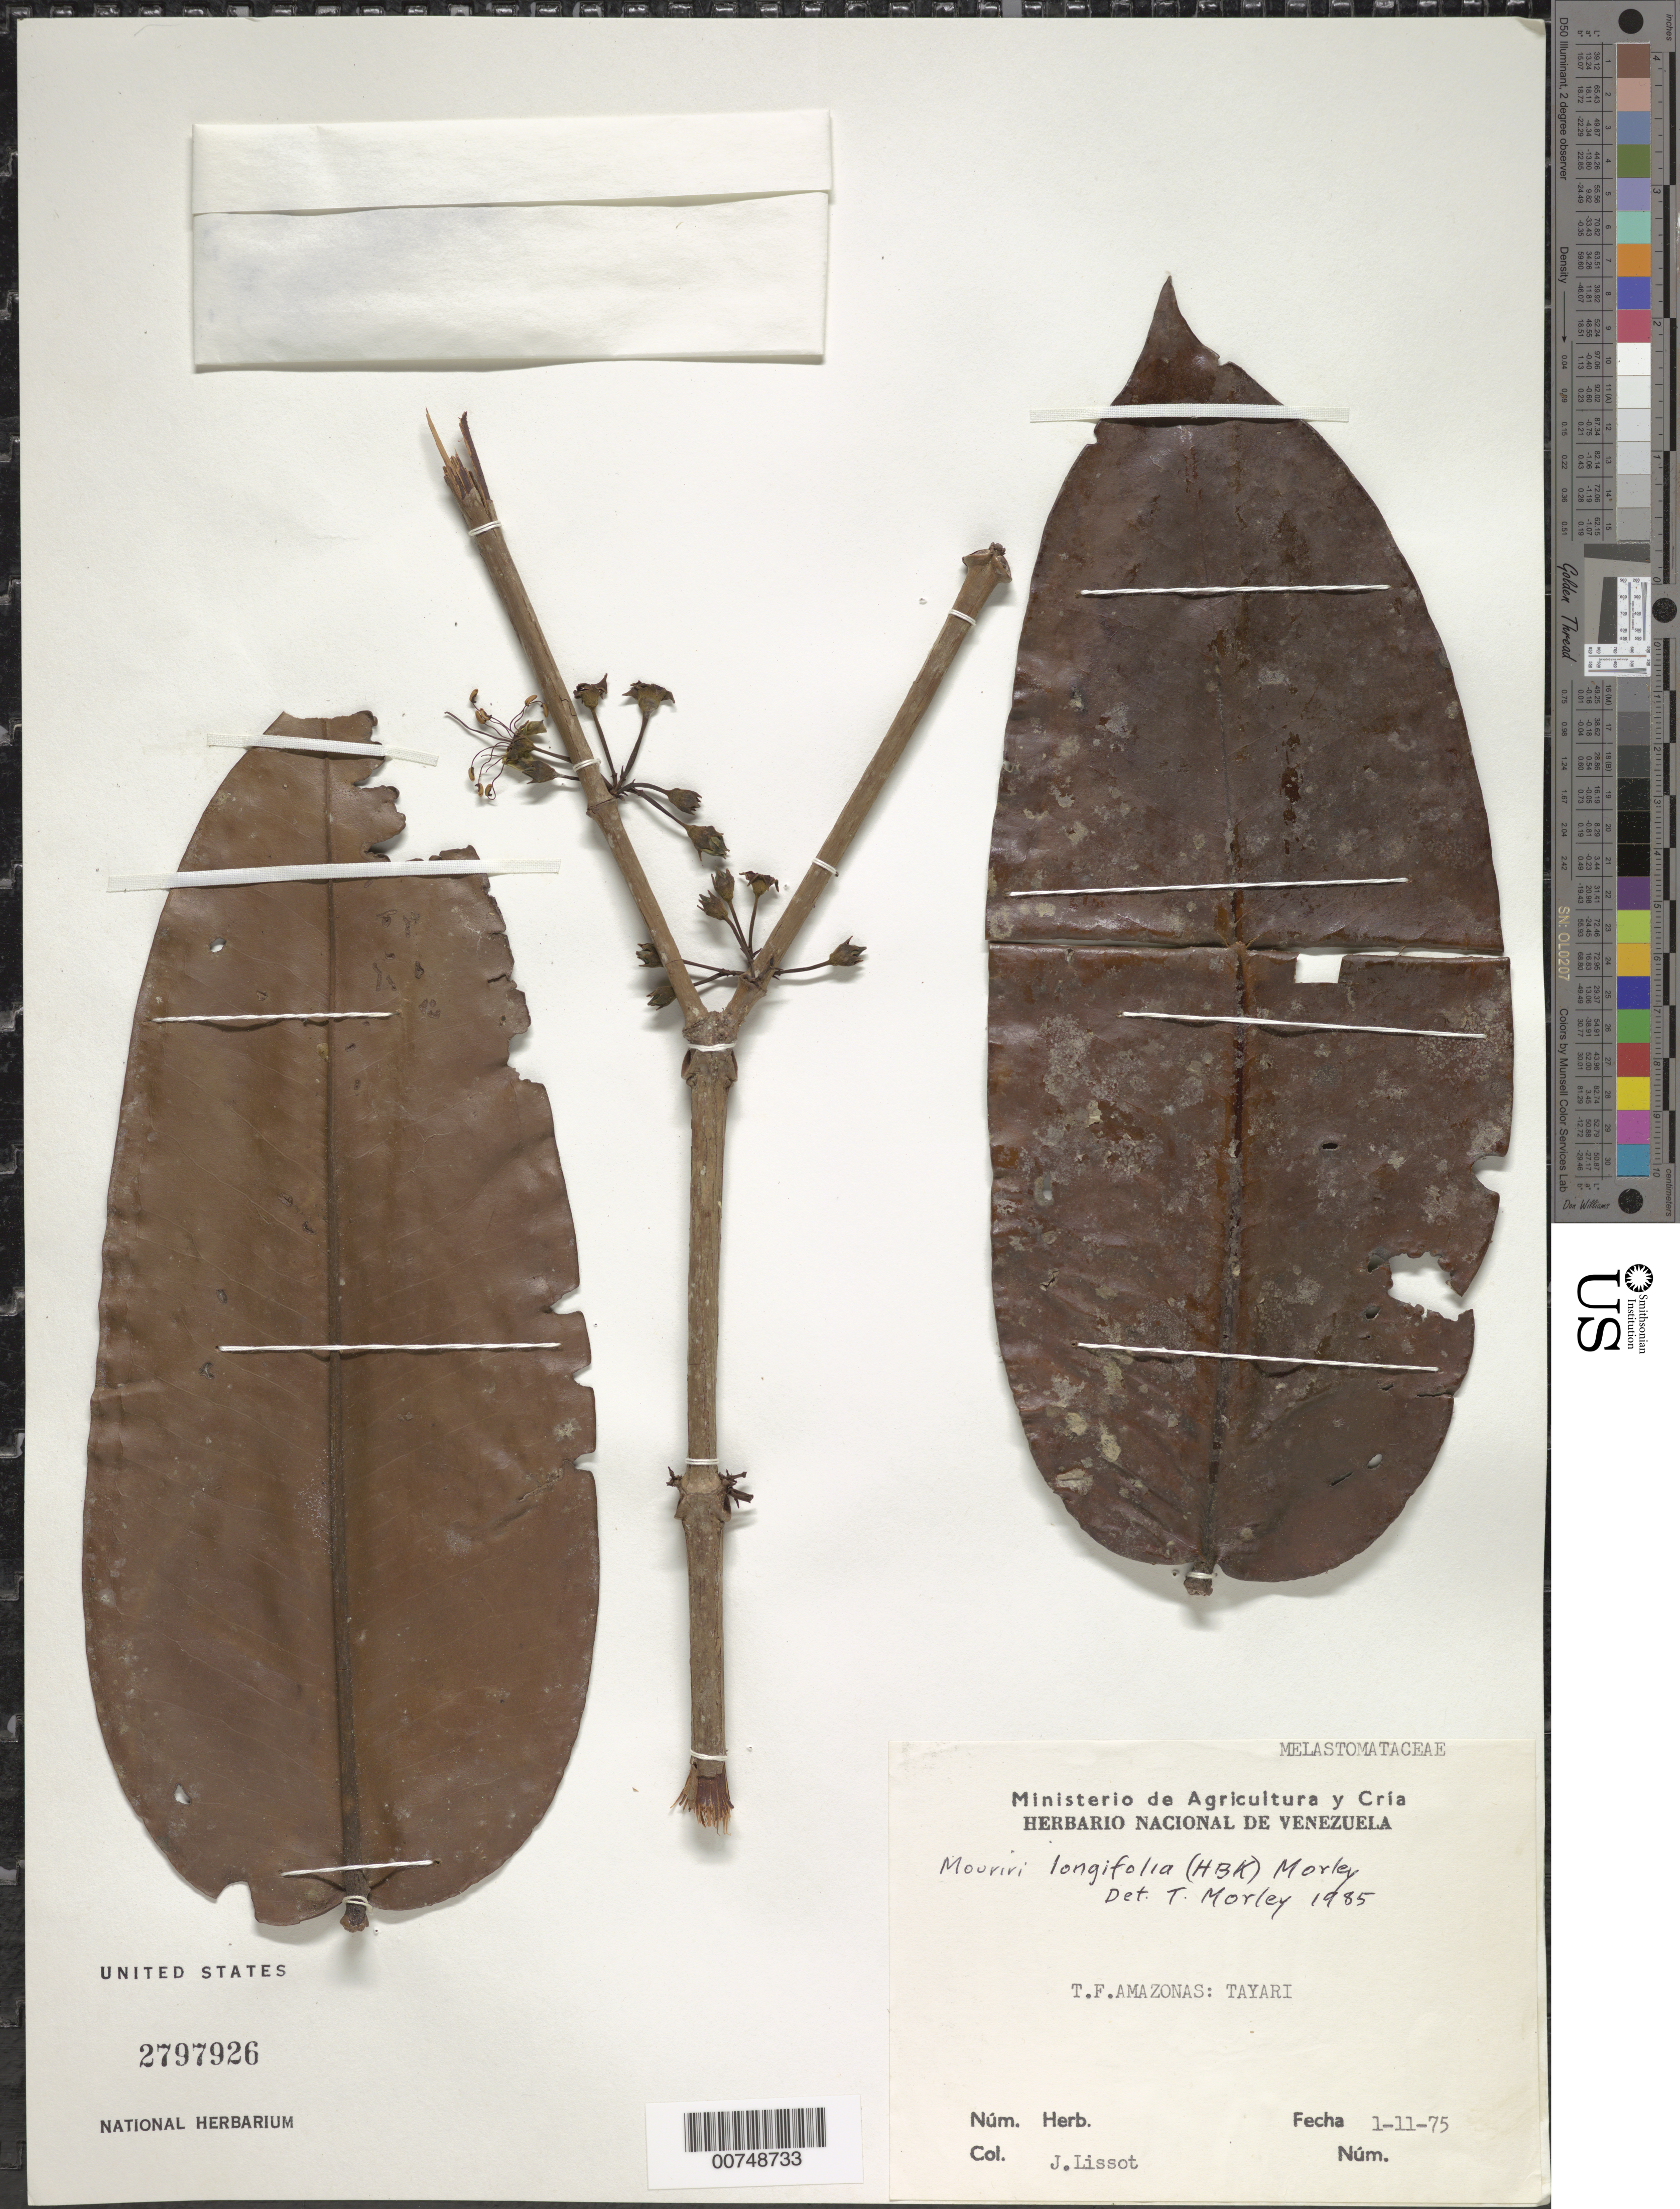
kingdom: Plantae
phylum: Tracheophyta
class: Magnoliopsida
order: Myrtales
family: Melastomataceae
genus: Mouriri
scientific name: Mouriri longifolia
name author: (Kunth) Morley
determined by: Morley, T.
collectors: J. Lizot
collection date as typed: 1-Nov-75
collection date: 1975-11-01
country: Venezuela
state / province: Amazonas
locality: Tayari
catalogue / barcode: US 2797926